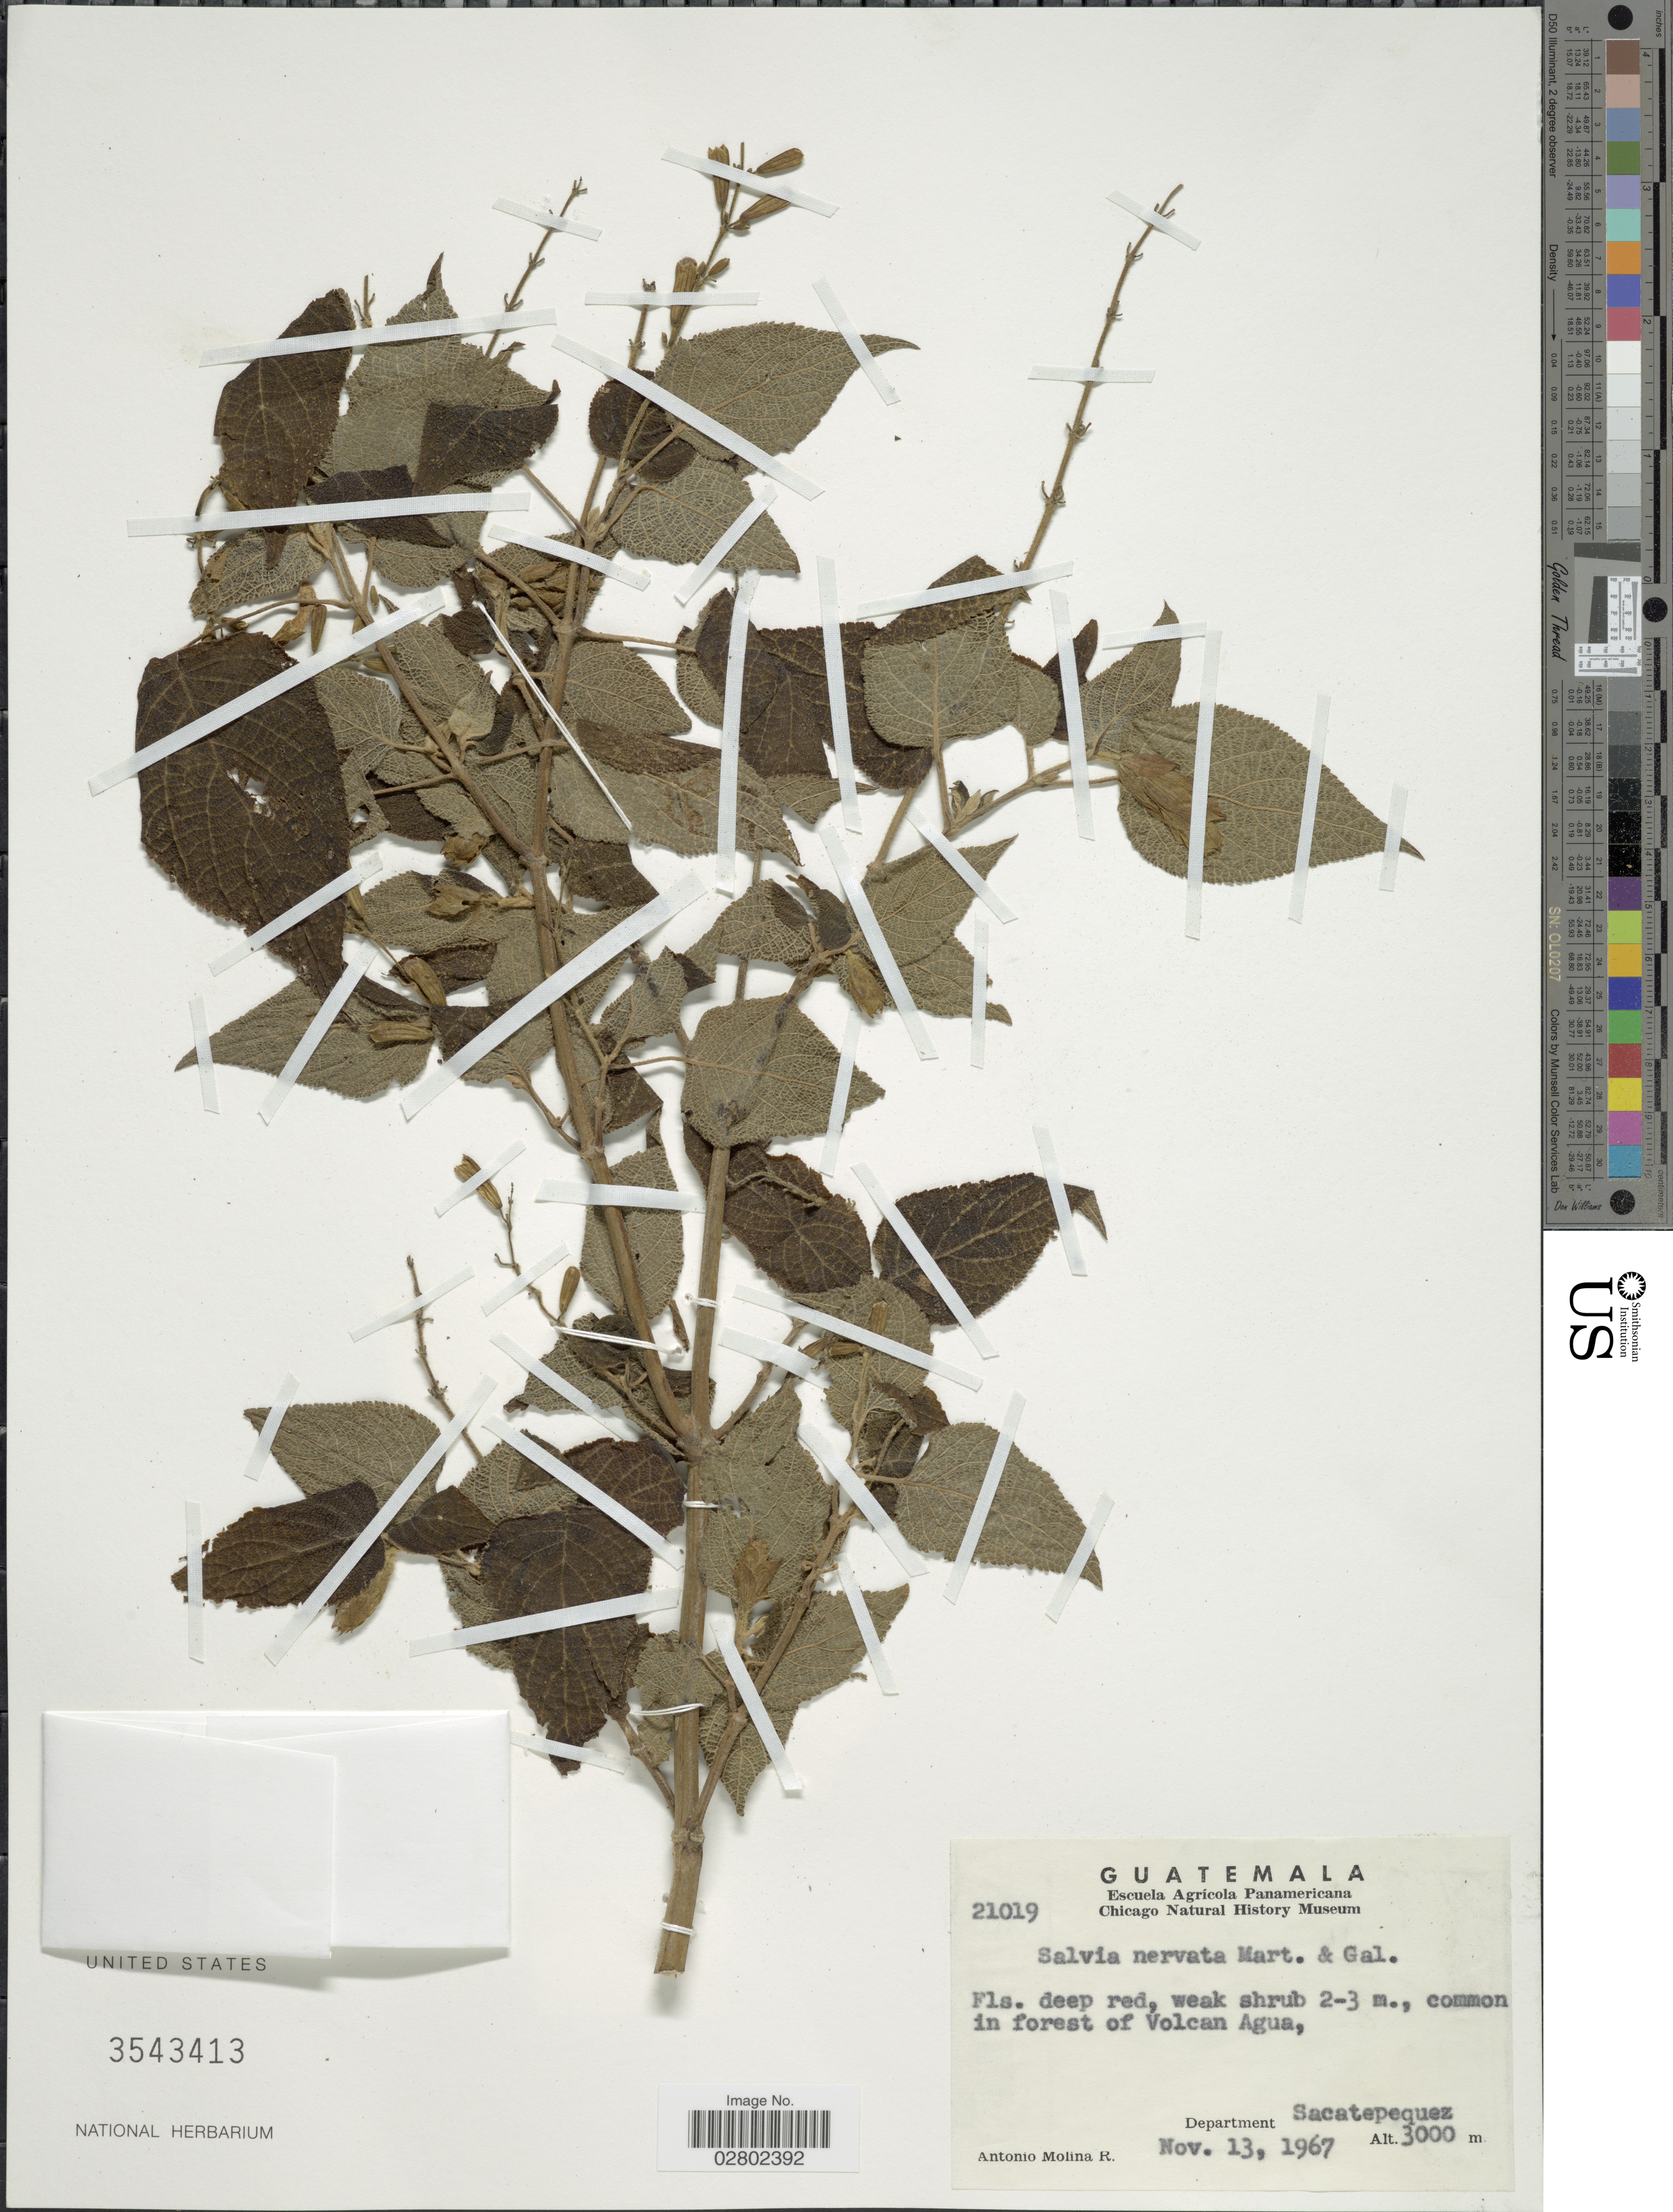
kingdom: Plantae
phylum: Tracheophyta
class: Magnoliopsida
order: Lamiales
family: Lamiaceae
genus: Salvia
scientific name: Salvia nervata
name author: M. Martens & Galeotti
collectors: A. Molina R.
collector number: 21019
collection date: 1967-11-13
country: Guatemala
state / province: Sacatepéquez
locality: Common in forest of Volcan Agua, Department Sacatepequez.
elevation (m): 3000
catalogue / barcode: US 3543413